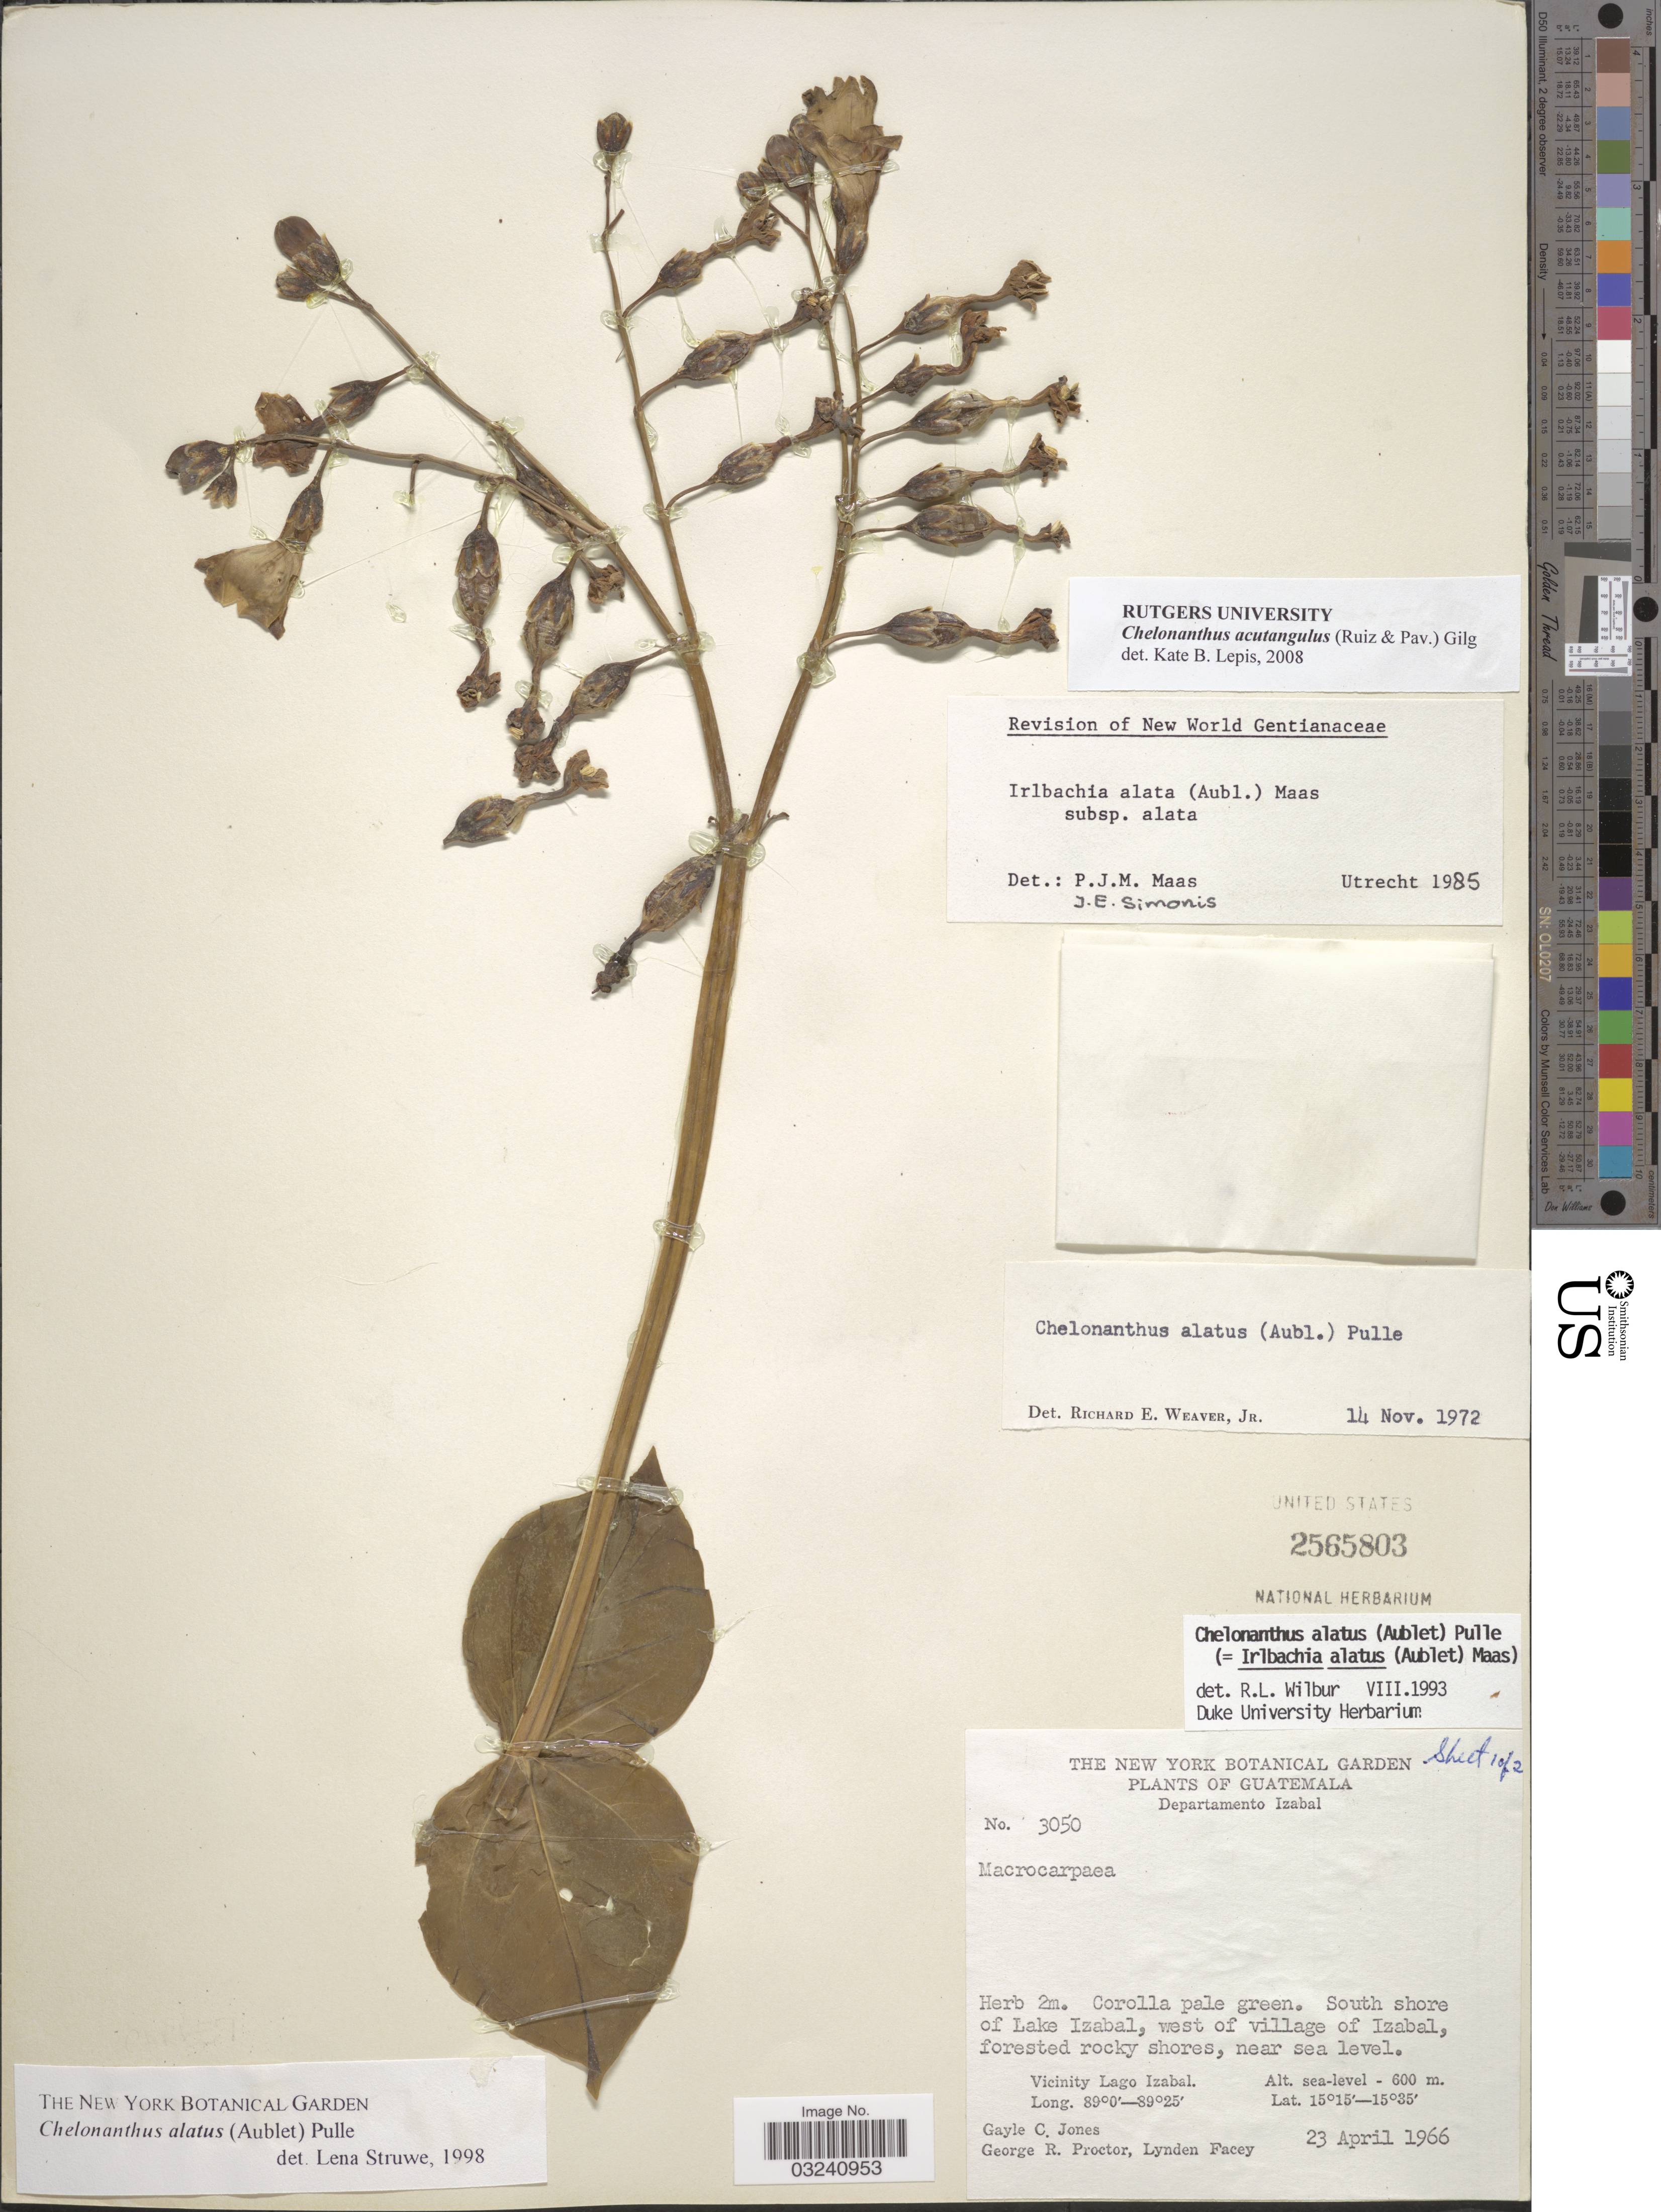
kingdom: Plantae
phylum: Tracheophyta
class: Magnoliopsida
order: Gentianales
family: Gentianaceae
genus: Chelonanthus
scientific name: Chelonanthus acutangulus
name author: (Ruiz & Pav.) Gilg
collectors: G. C. Jones, G. Proctor & L. Facey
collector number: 3050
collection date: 1966-04-23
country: Guatemala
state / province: Izabal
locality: Departamento Izabal. South shore of Lake Izabal, west of village of Izabal, Vicinity Lago Izabal.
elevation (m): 0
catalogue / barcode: US 2565803